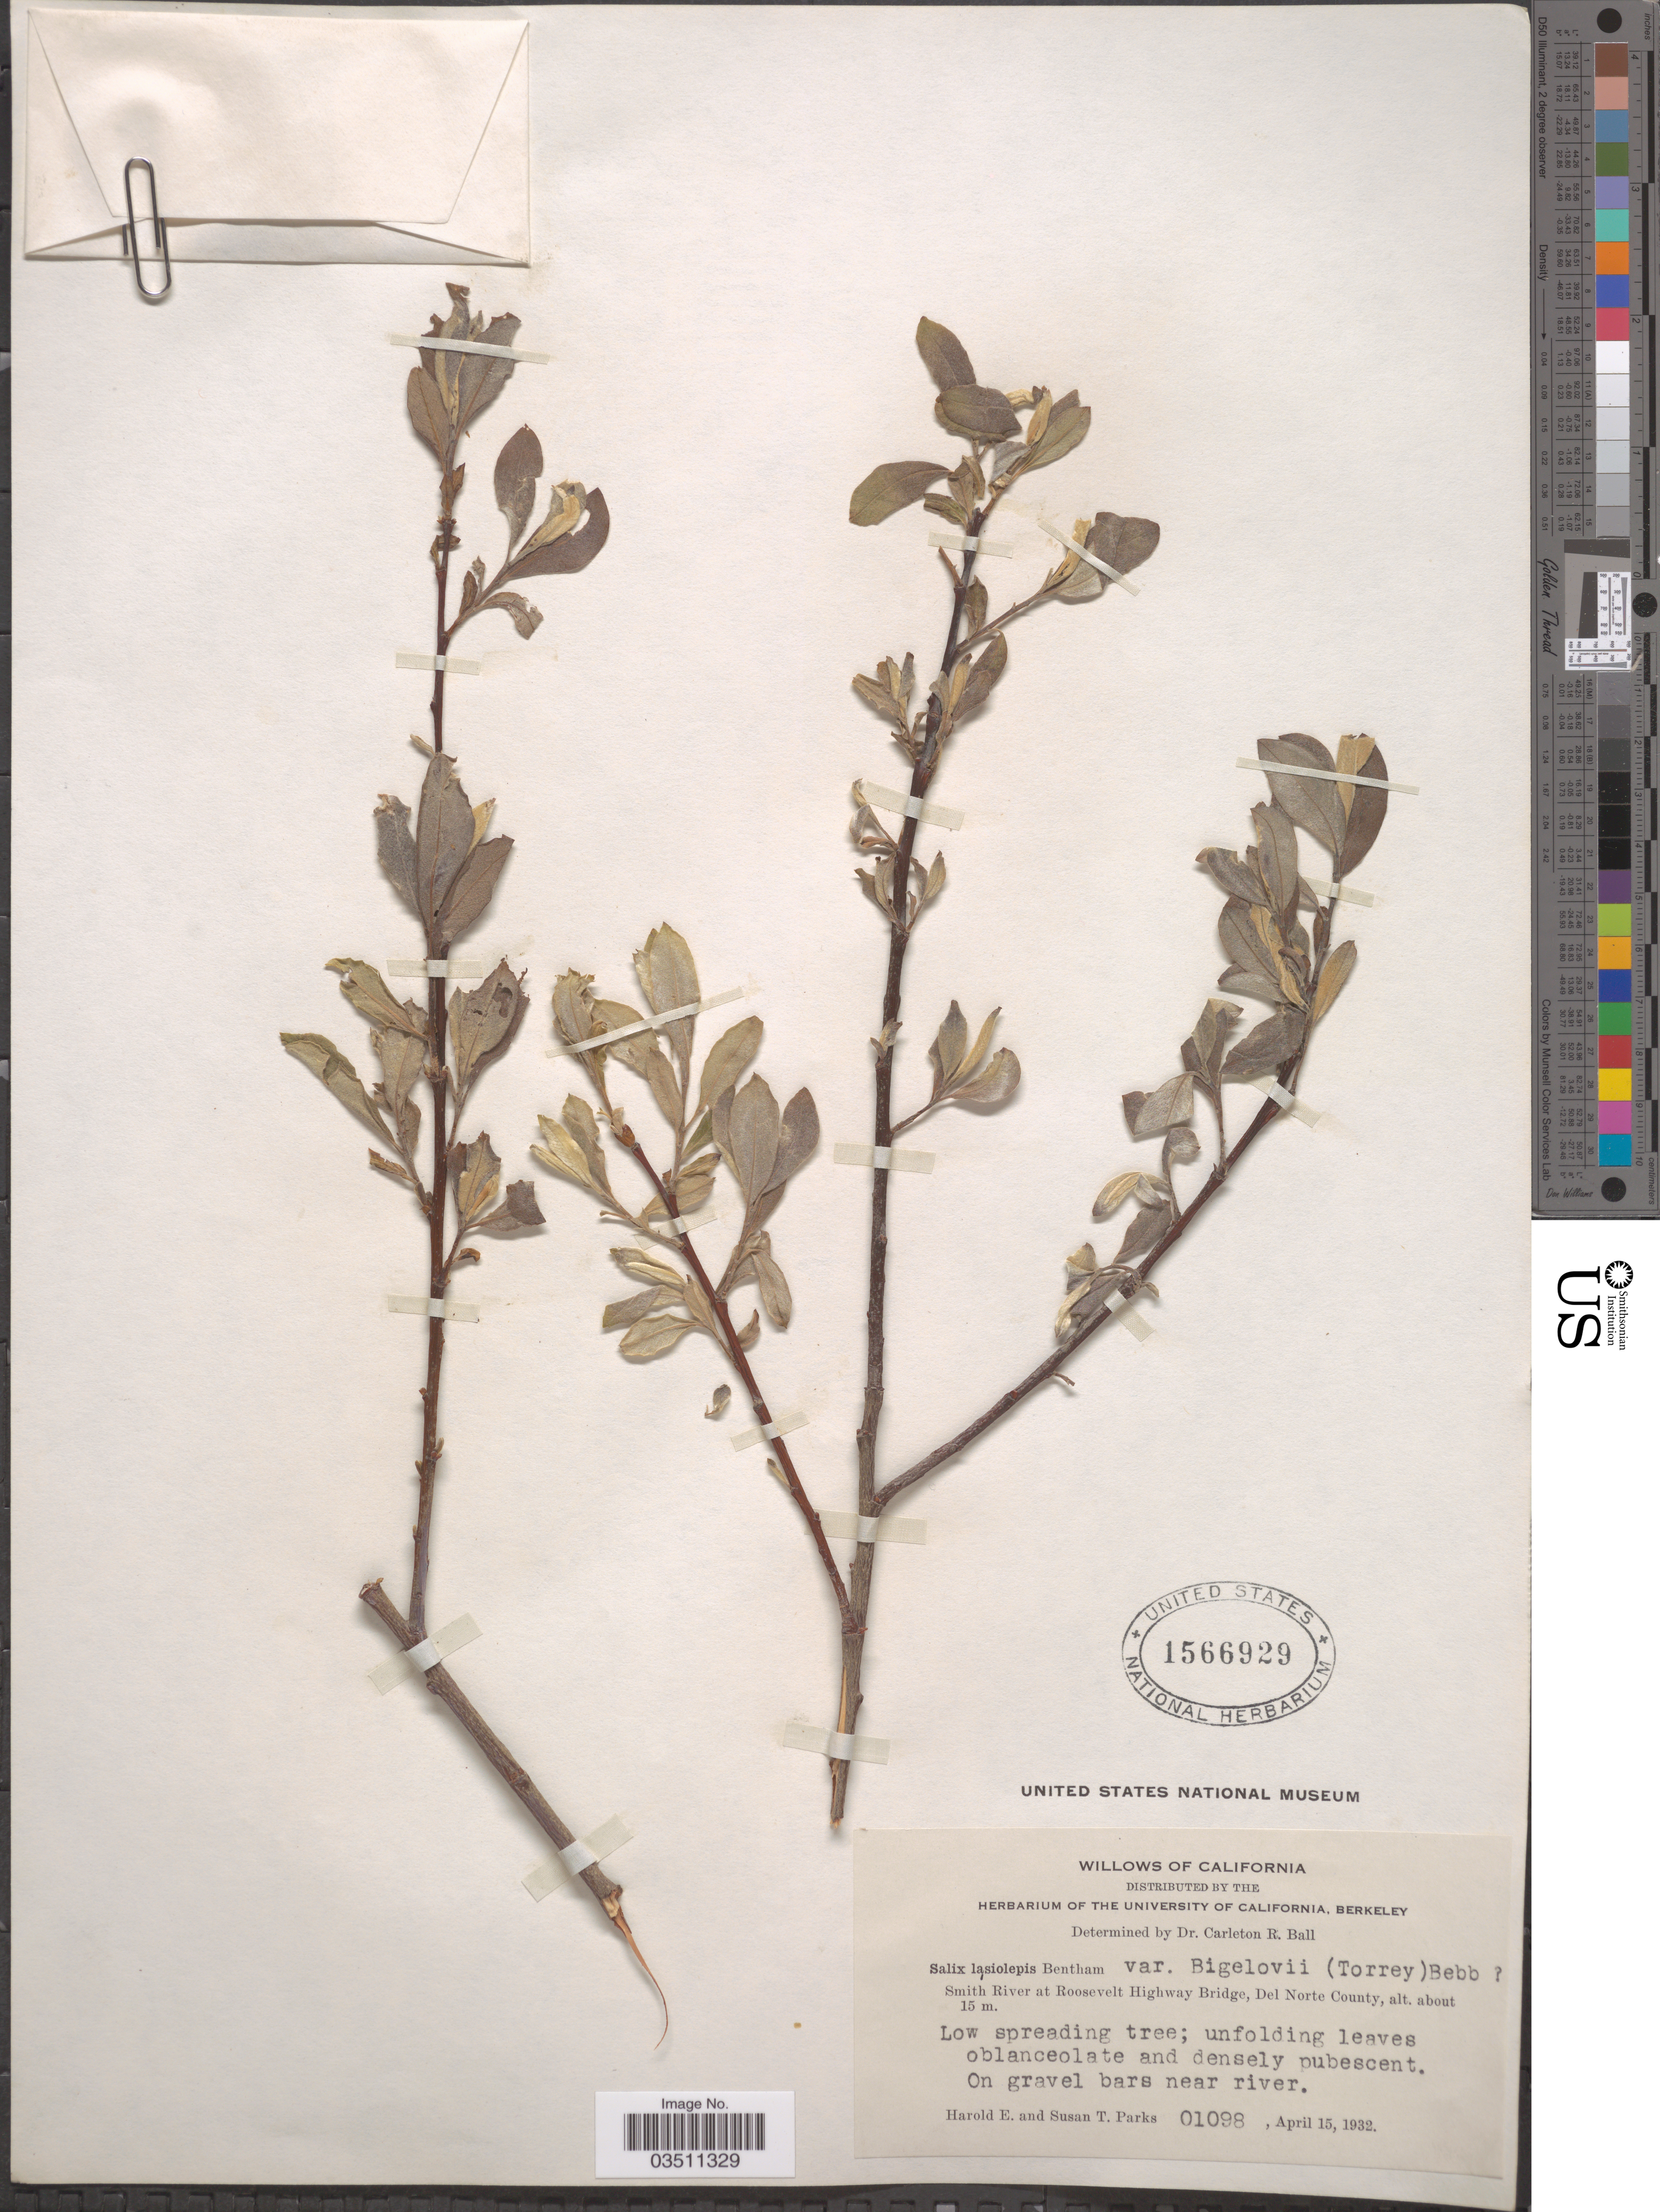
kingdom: Plantae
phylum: Tracheophyta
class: Magnoliopsida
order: Malpighiales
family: Salicaceae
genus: Salix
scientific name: Salix lasiolepis var. bigelovii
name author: Benth.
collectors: H. E. Parks & S. Parks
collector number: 01098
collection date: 1932-04-15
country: United States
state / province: California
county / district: Del Norte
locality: Smith River at Roosevelt Highway Bridge, Del Norte County.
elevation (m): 15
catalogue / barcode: US 1566929